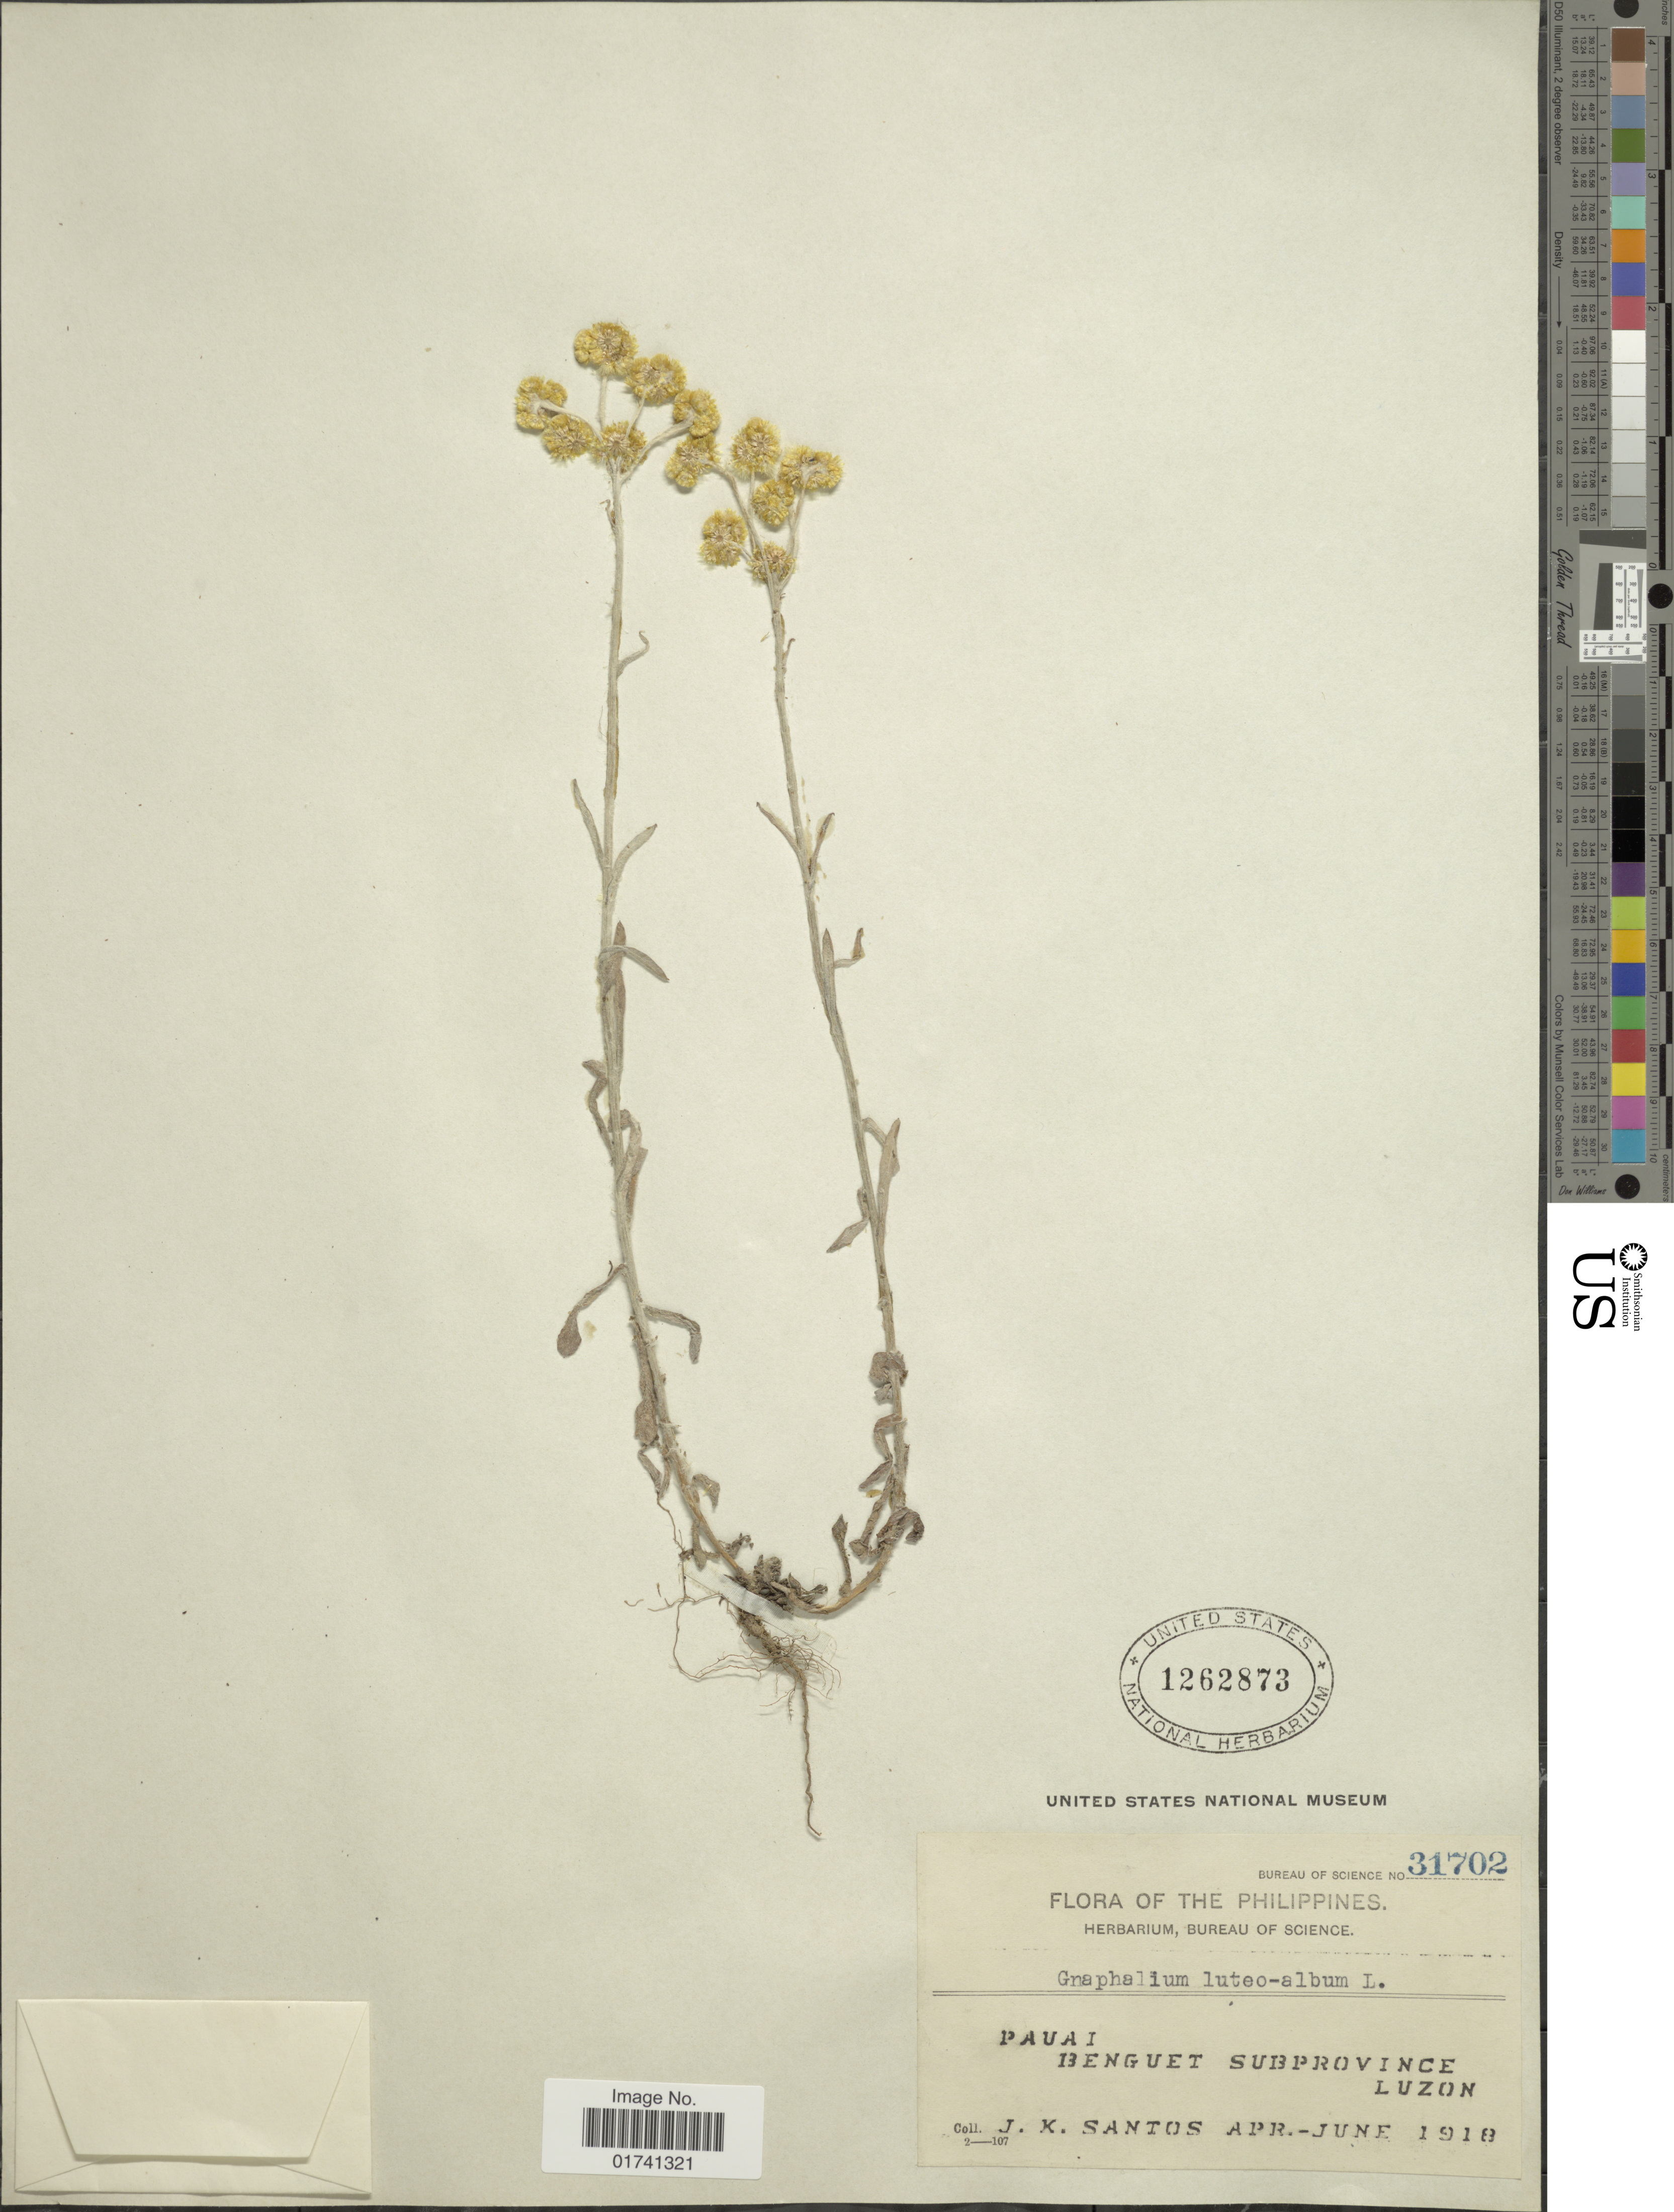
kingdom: Plantae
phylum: Tracheophyta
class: Magnoliopsida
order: Asterales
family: Asteraceae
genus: Laphangium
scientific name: Laphangium luteoalbum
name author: (L.) Tzvelev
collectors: J. K. Santos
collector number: Bureau of Science 31702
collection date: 1918-04/1918-06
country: Philippines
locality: Pauai, Benguet subprovince, Luzon.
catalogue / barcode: US 1262873